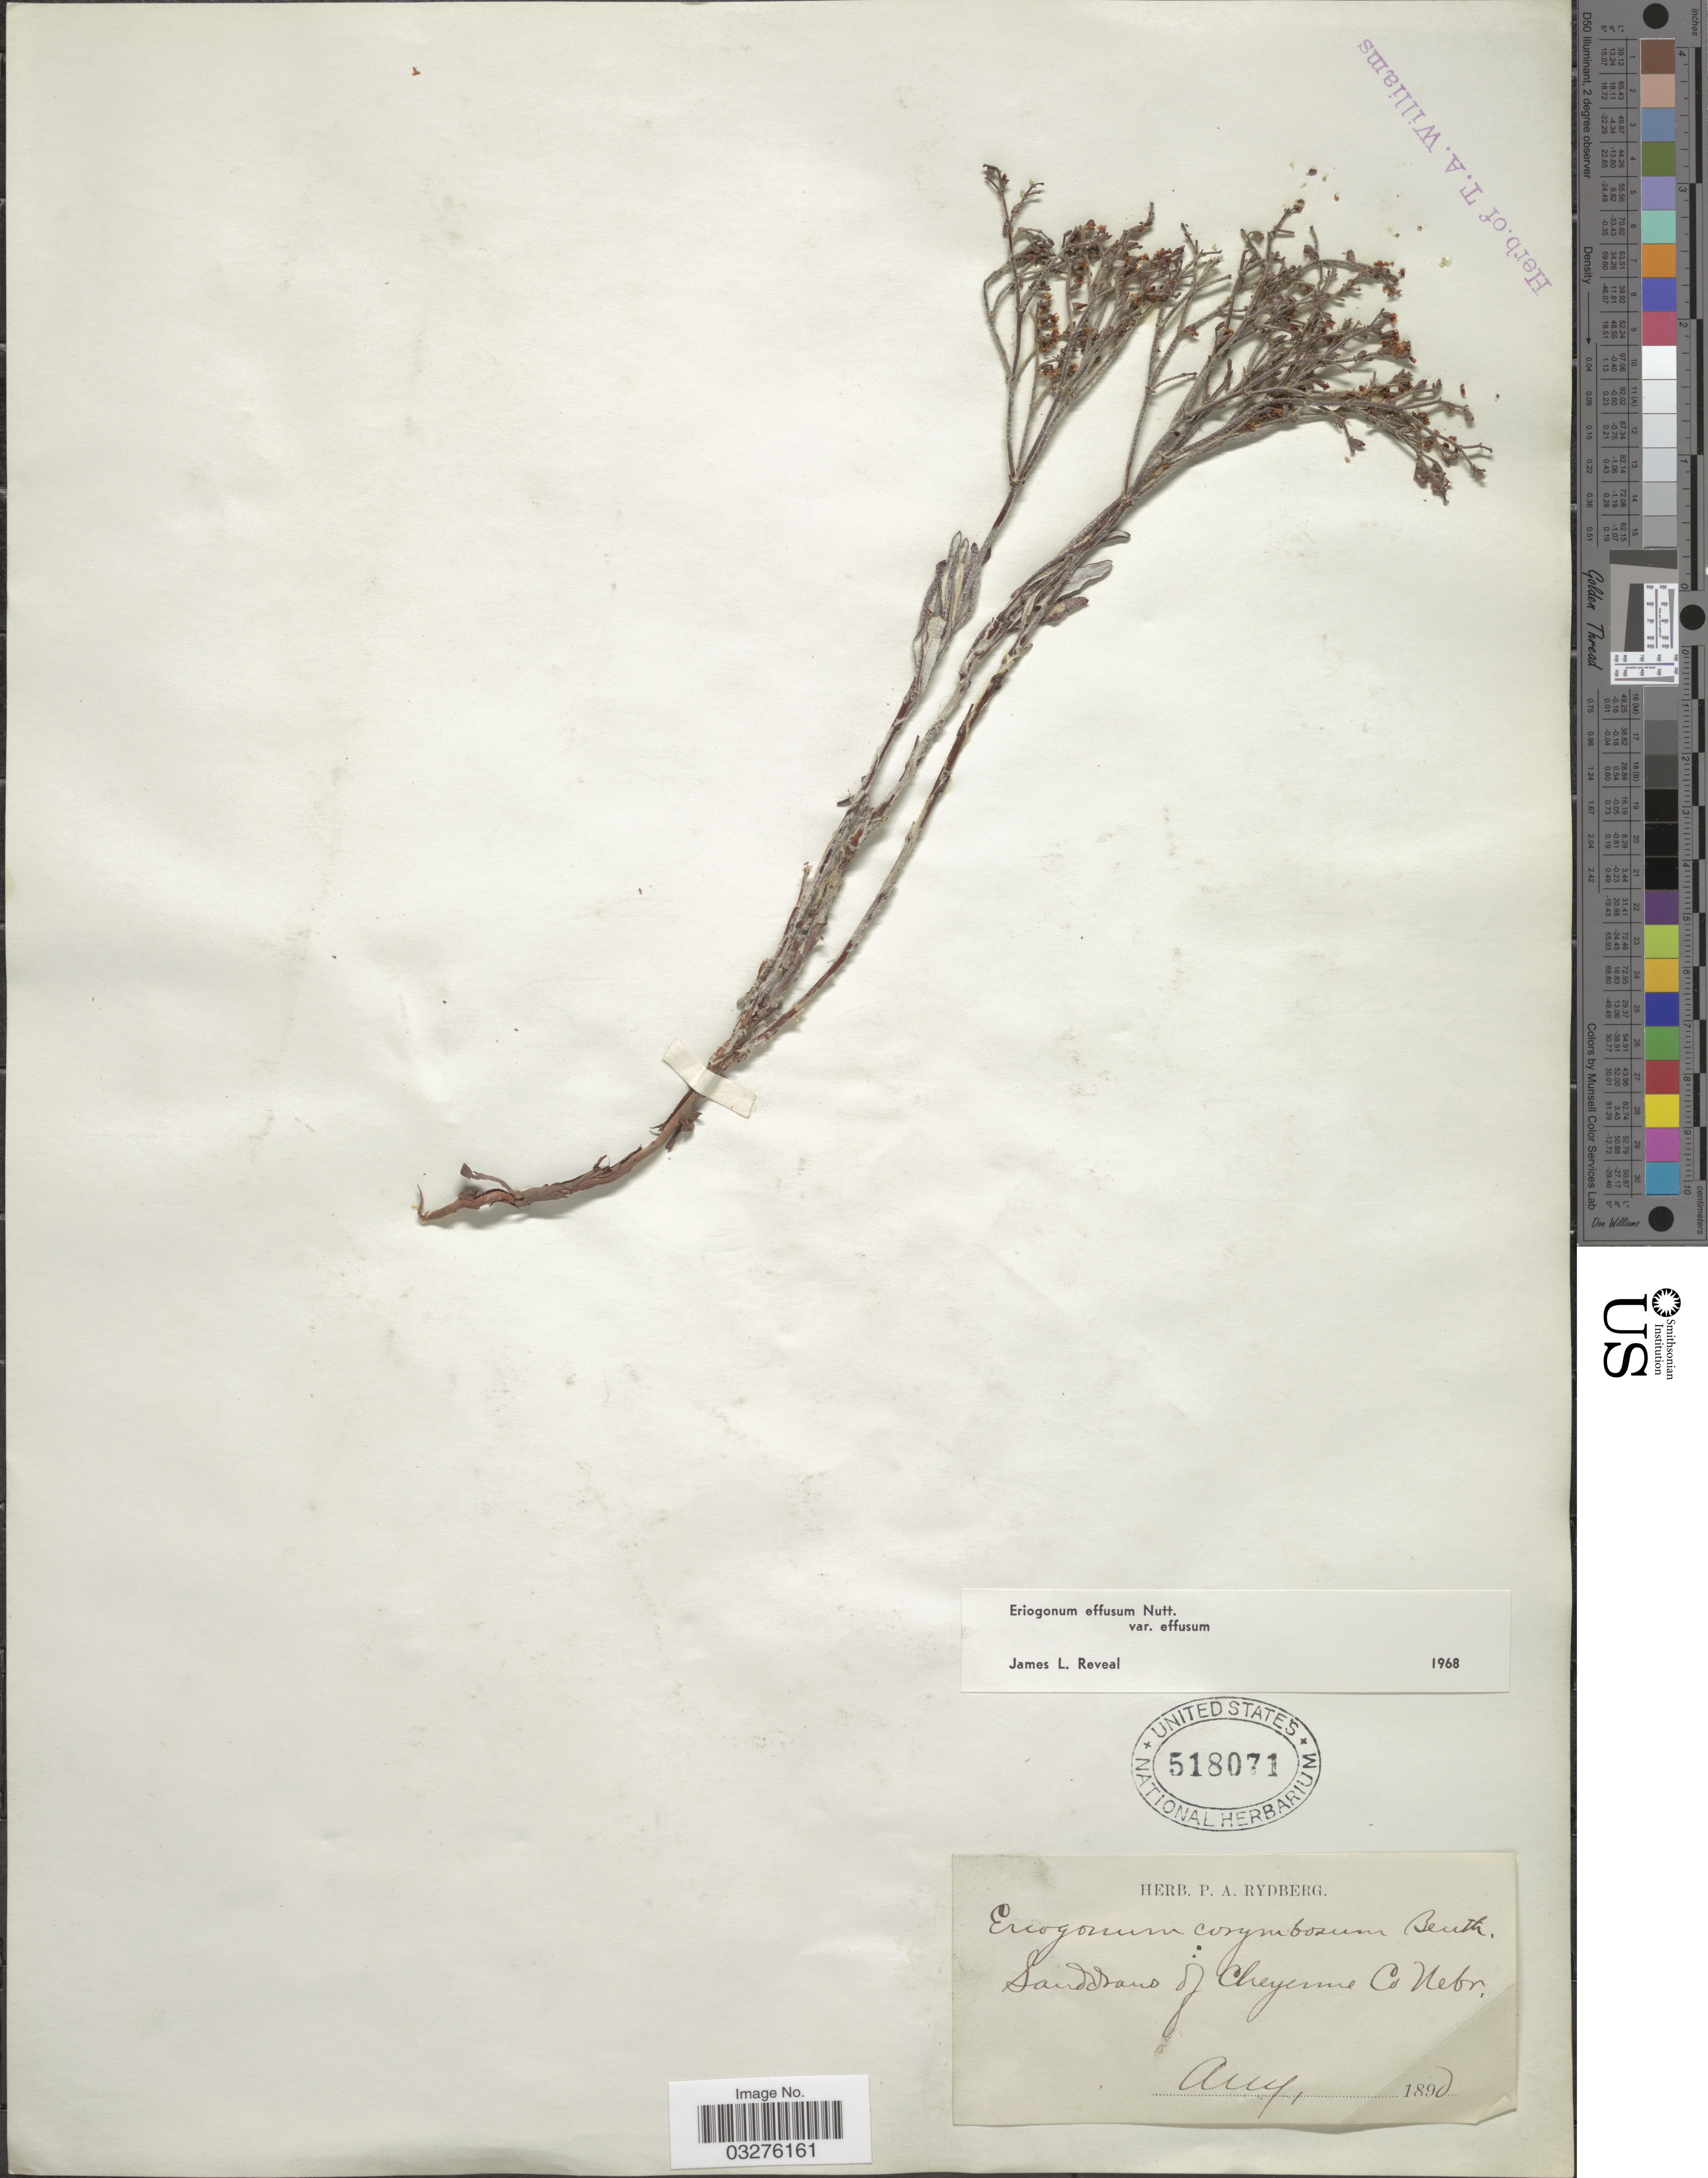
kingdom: Plantae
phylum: Tracheophyta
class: Magnoliopsida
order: Caryophyllales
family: Polygonaceae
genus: Eriogonum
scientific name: Eriogonum effusum var. effusum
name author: Nutt.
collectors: ex herb. P. A. Rydberg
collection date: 1890-08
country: United States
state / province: Nebraska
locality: Sanddunes of Cheyenne Co.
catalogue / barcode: US 518071